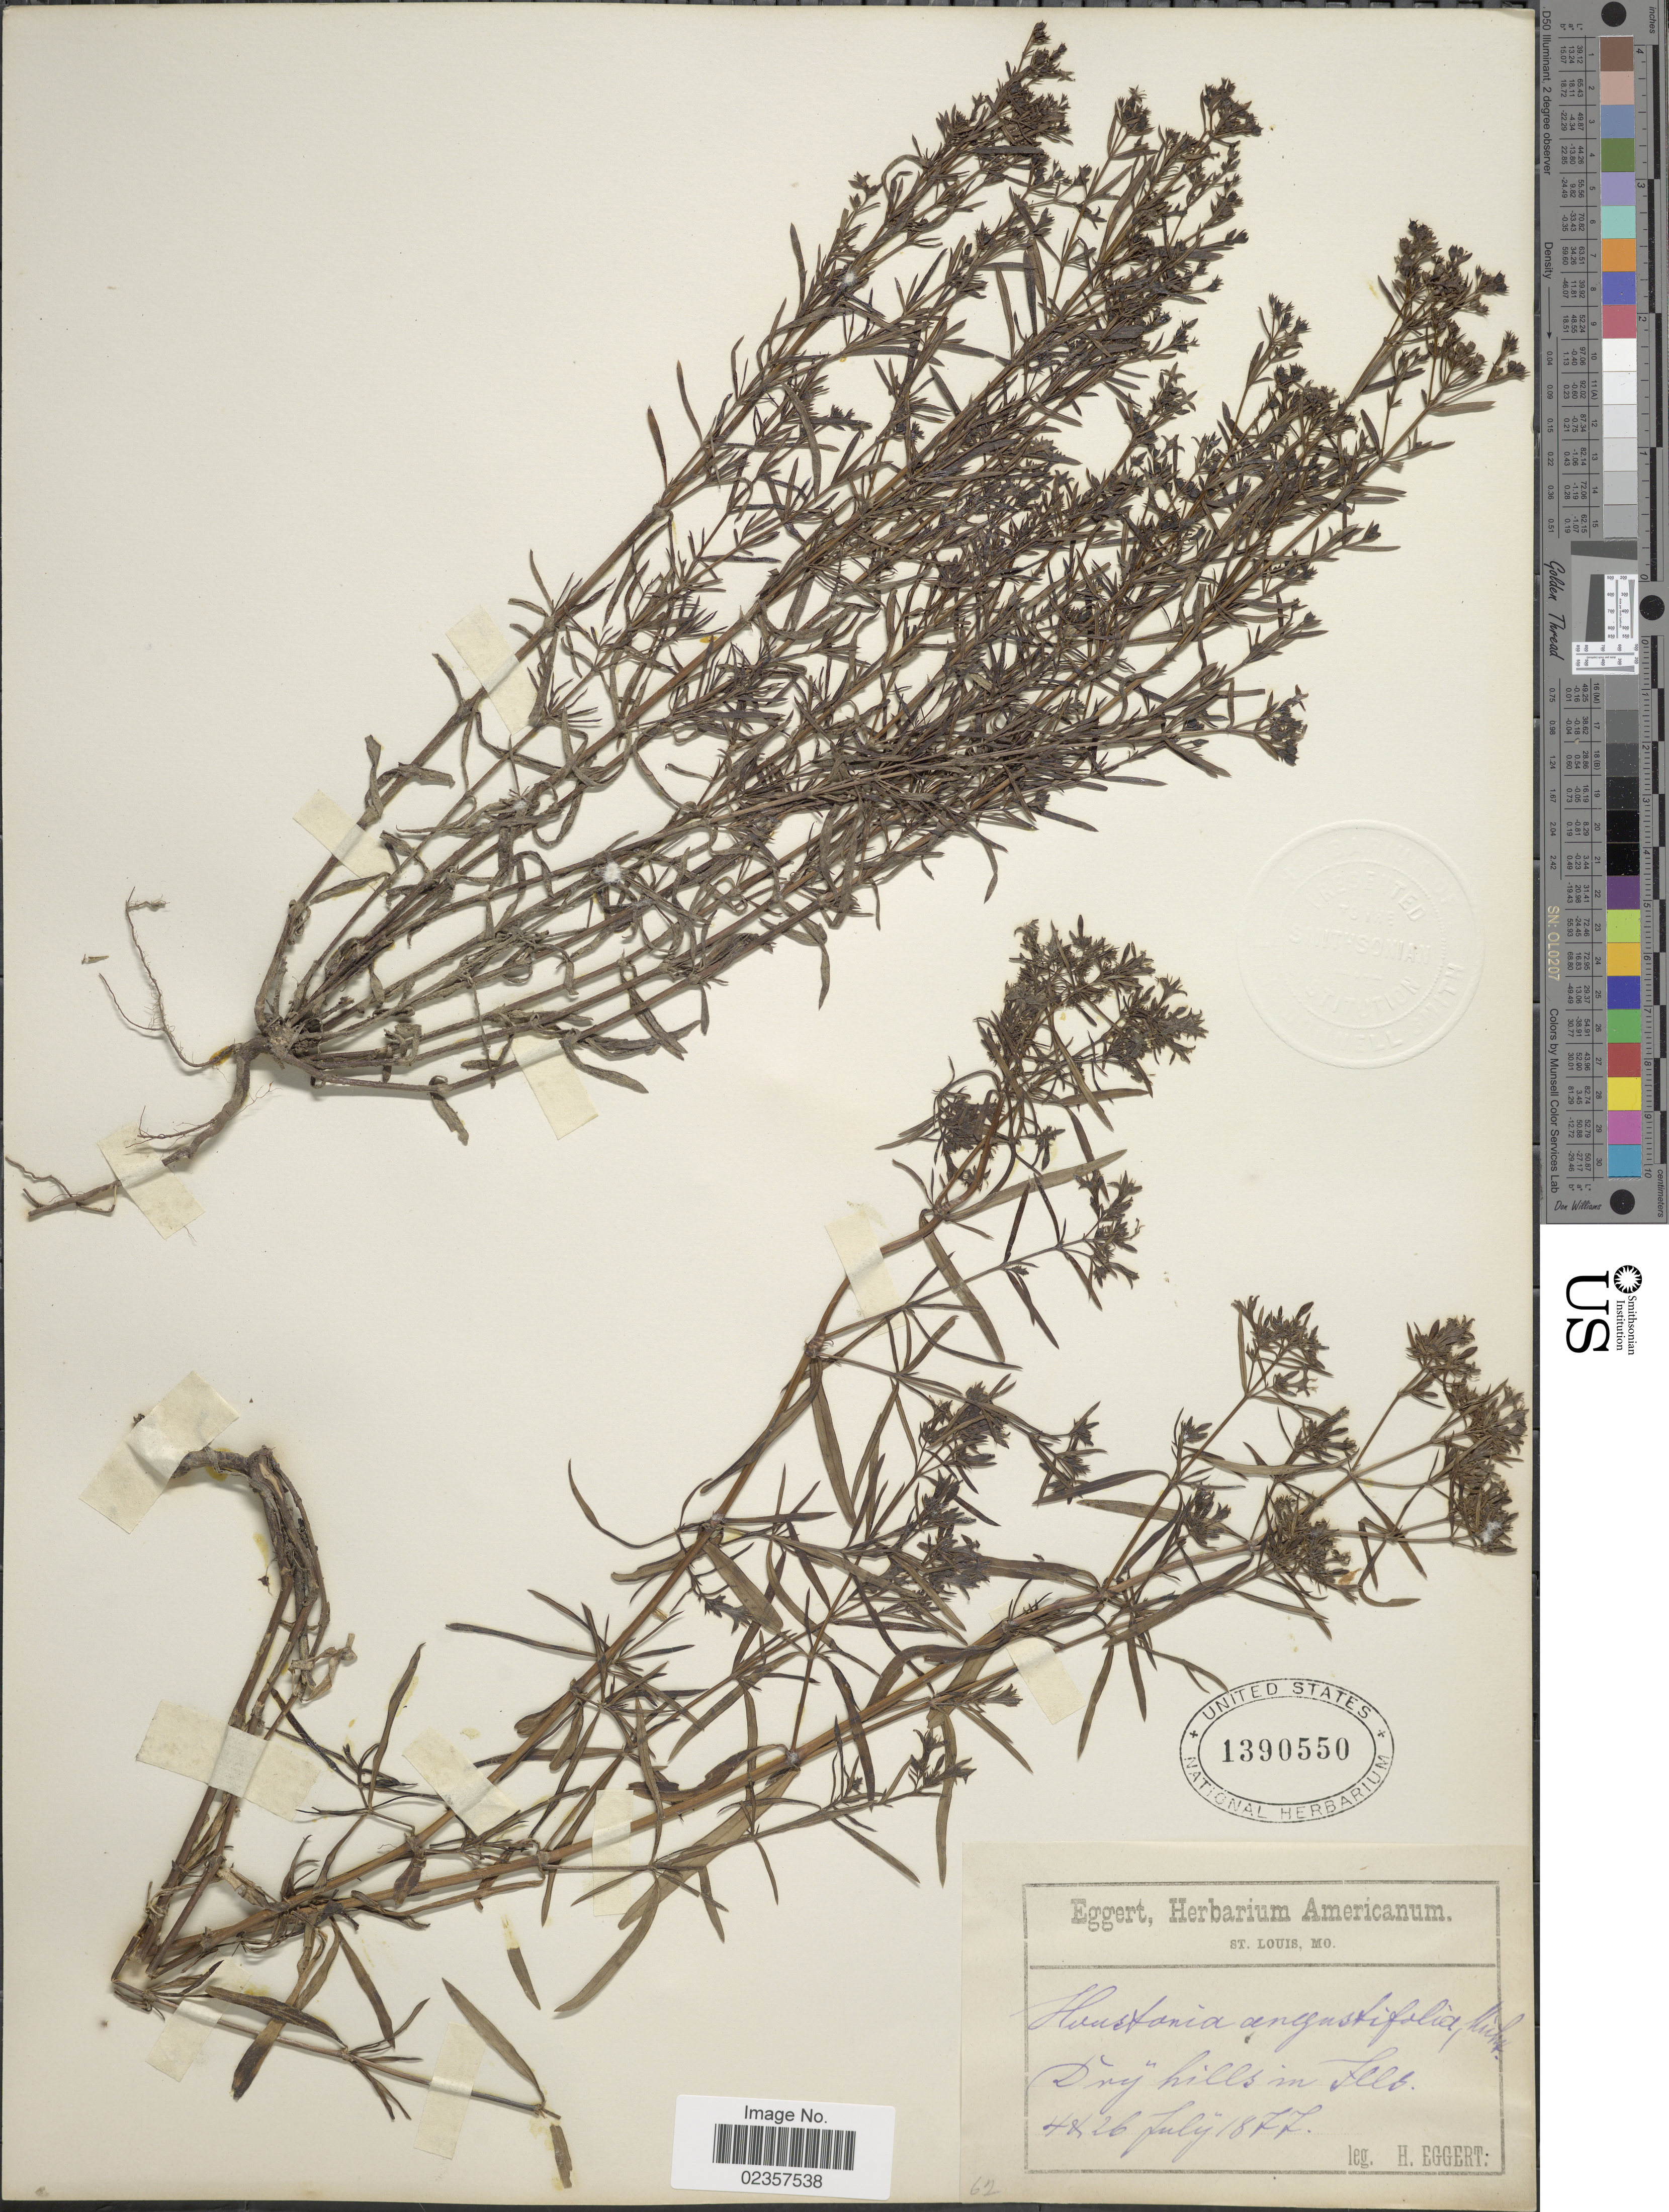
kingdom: Plantae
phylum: Tracheophyta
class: Magnoliopsida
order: Gentianales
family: Rubiaceae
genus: Houstonia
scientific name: Houstonia nigricans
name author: (Lam.) Fernald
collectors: H. Eggert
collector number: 62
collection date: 1877-07-04/1877-07-26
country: United States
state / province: Illinois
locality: Dry hills in Illinois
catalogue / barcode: US 1390550